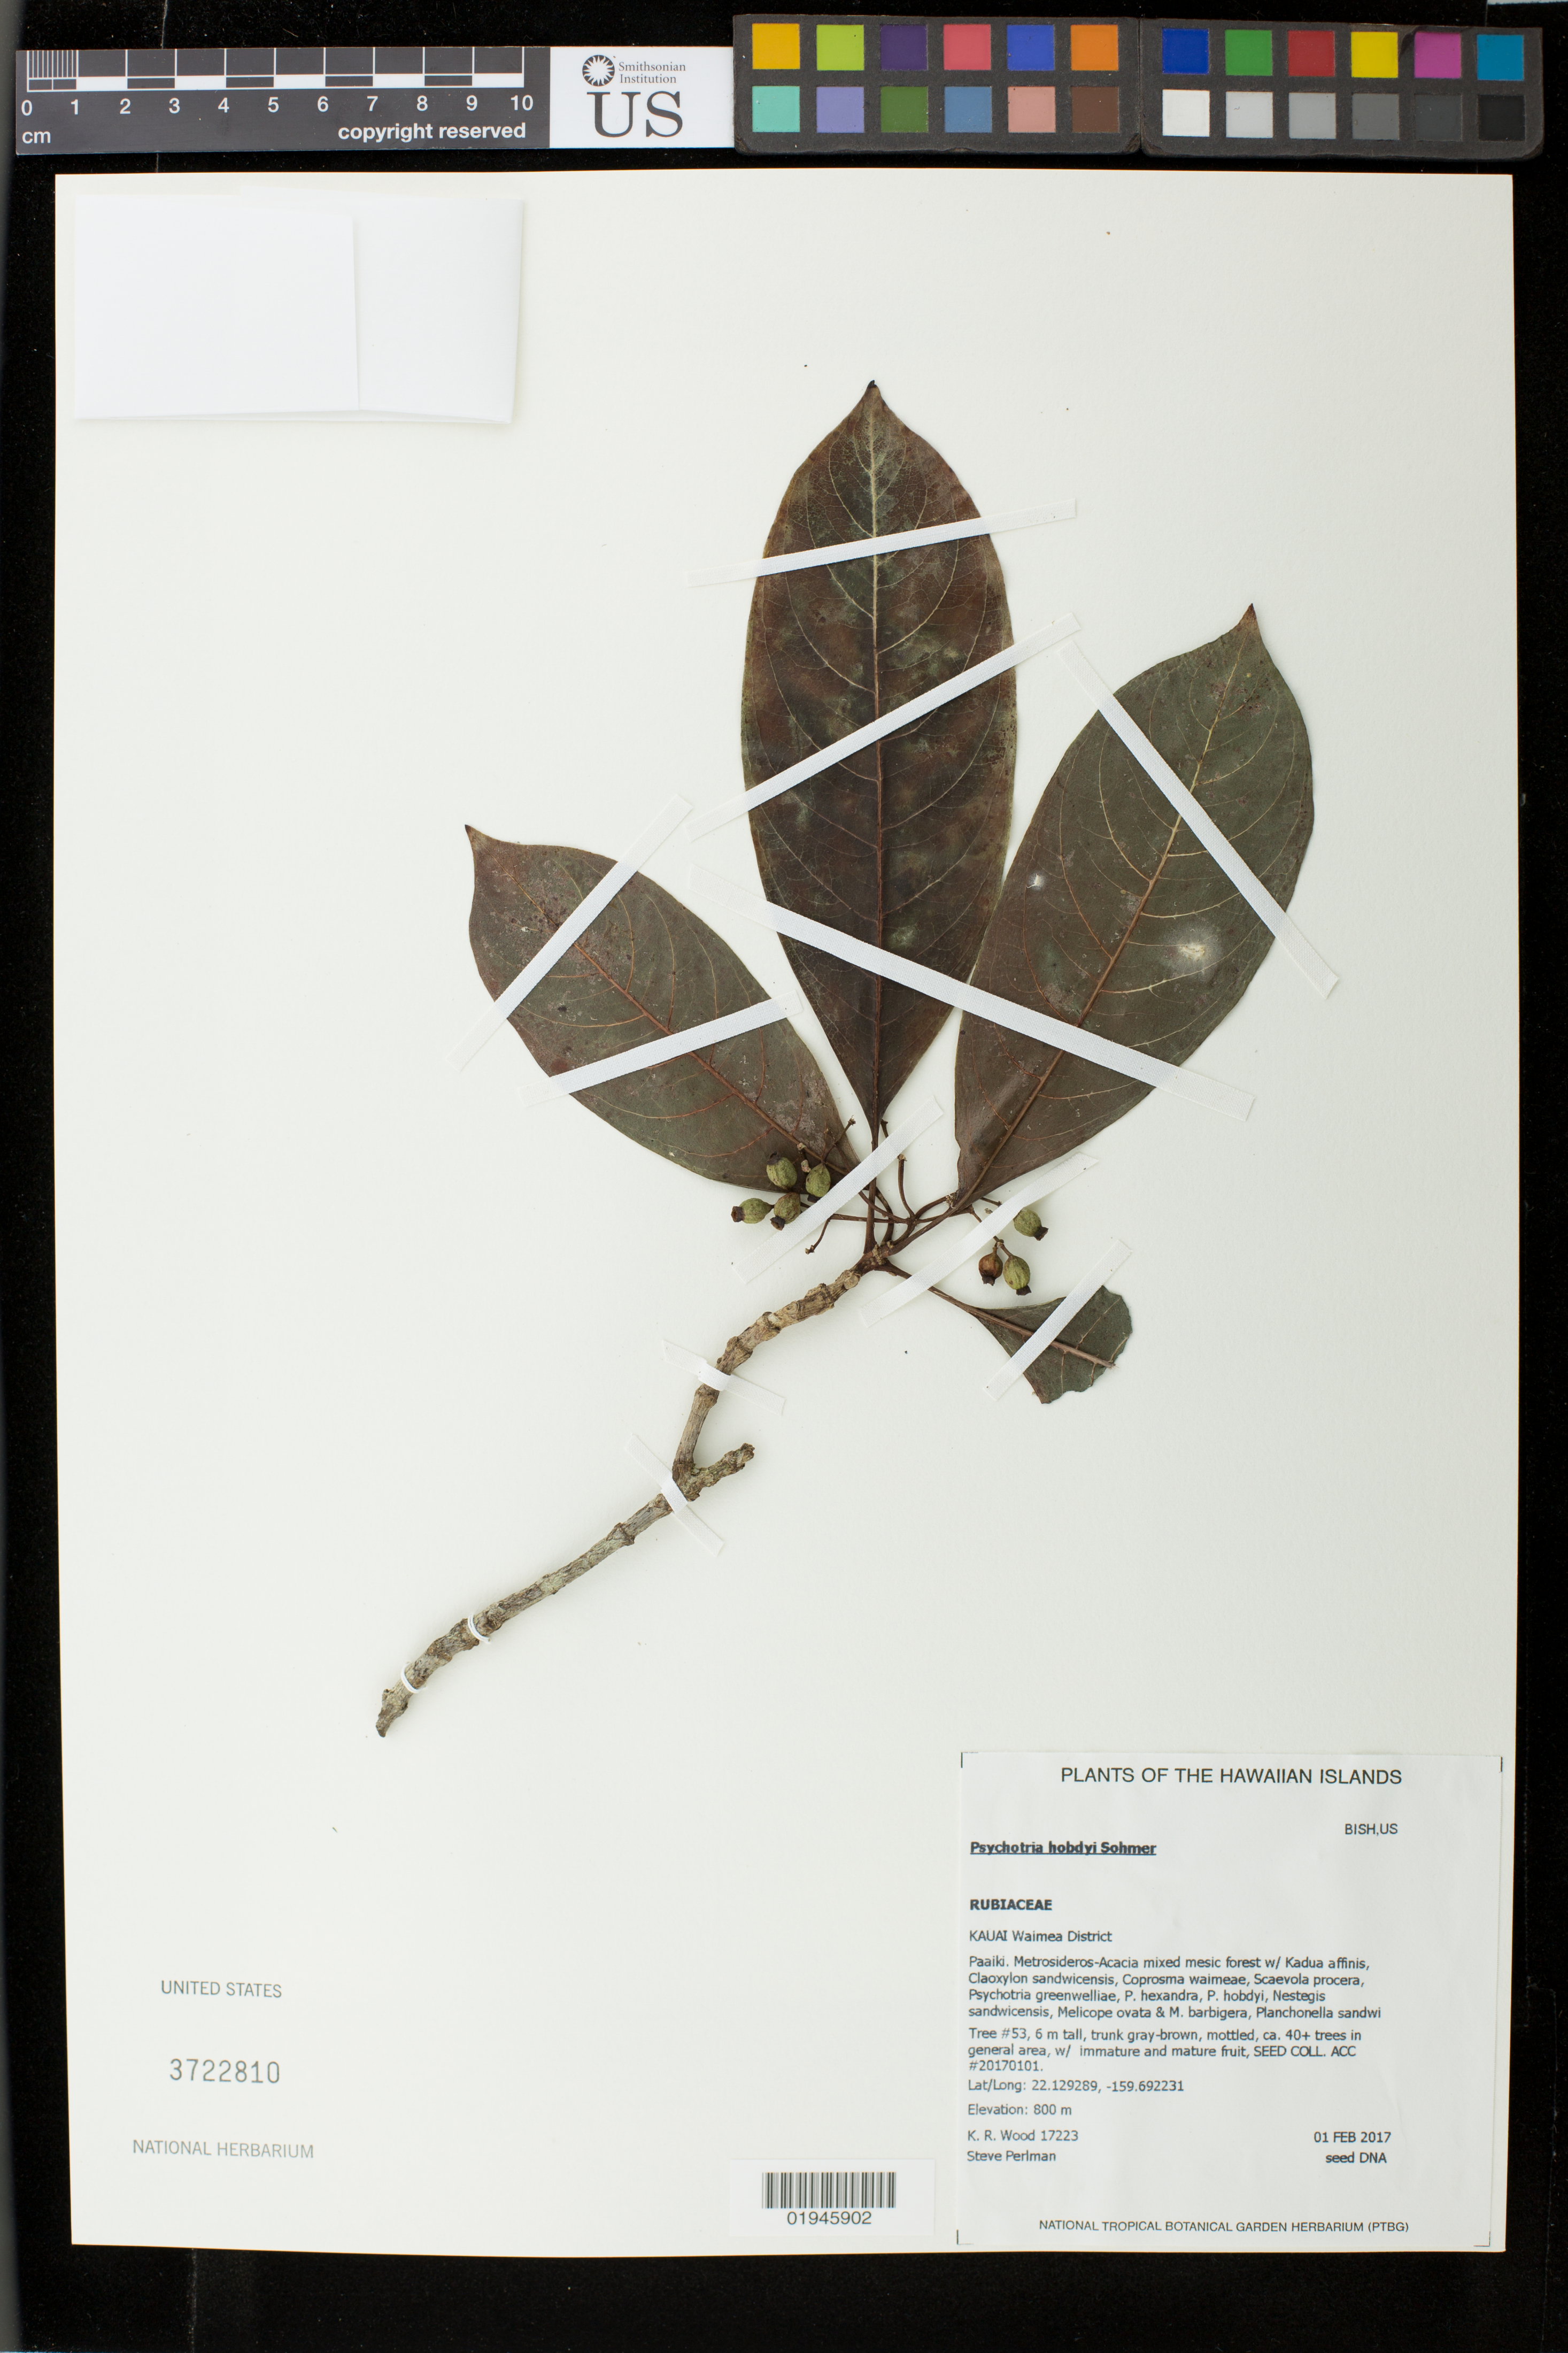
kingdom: Plantae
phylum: Tracheophyta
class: Magnoliopsida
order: Gentianales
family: Rubiaceae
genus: Psychotria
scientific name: Psychotria hobdyi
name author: Sohmer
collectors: K. R. Wood & S. P. Perlman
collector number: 17223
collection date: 2017-02-01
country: United States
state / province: Hawaii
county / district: Kauai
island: Kaua'i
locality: Paaiki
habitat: Mixed mesic forest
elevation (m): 800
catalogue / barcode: US 3722810